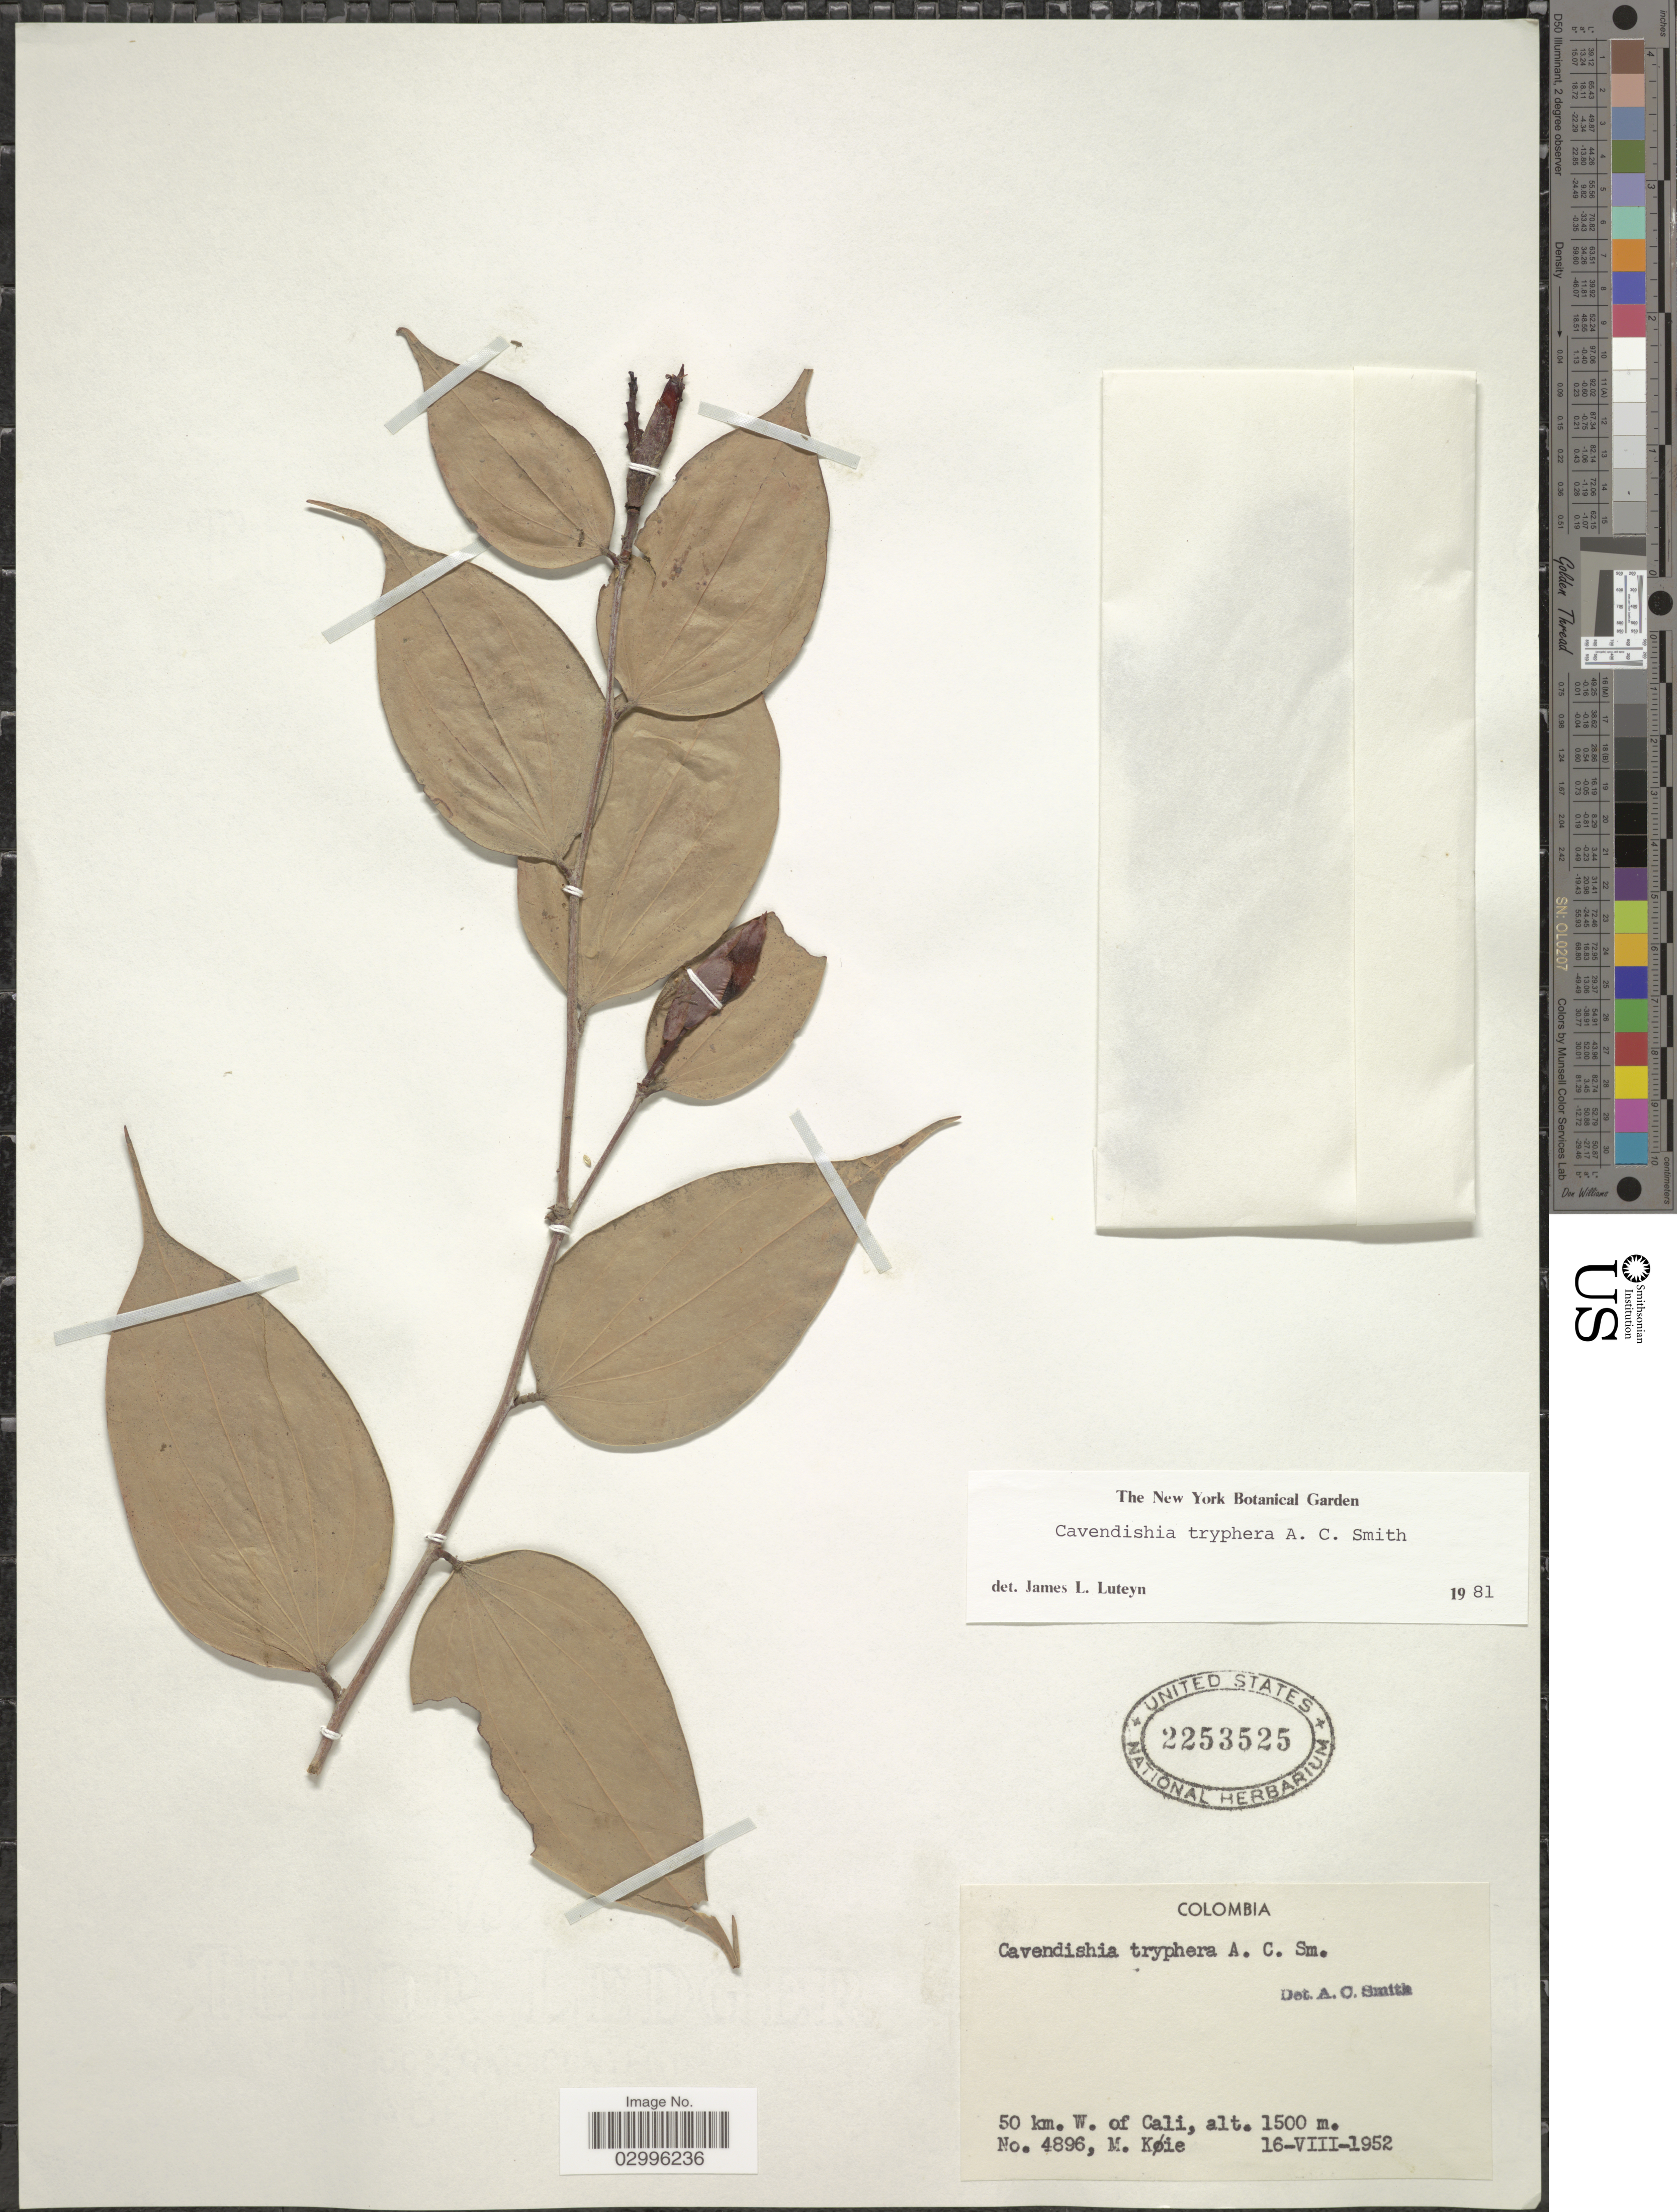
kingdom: Plantae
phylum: Tracheophyta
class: Magnoliopsida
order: Ericales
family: Ericaceae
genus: Cavendishia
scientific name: Cavendishia tryphera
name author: A.C. Sm.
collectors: M. Köie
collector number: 4896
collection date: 1952-08-16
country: Colombia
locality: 50 km. W. of Cali.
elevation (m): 1500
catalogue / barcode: US 2253525